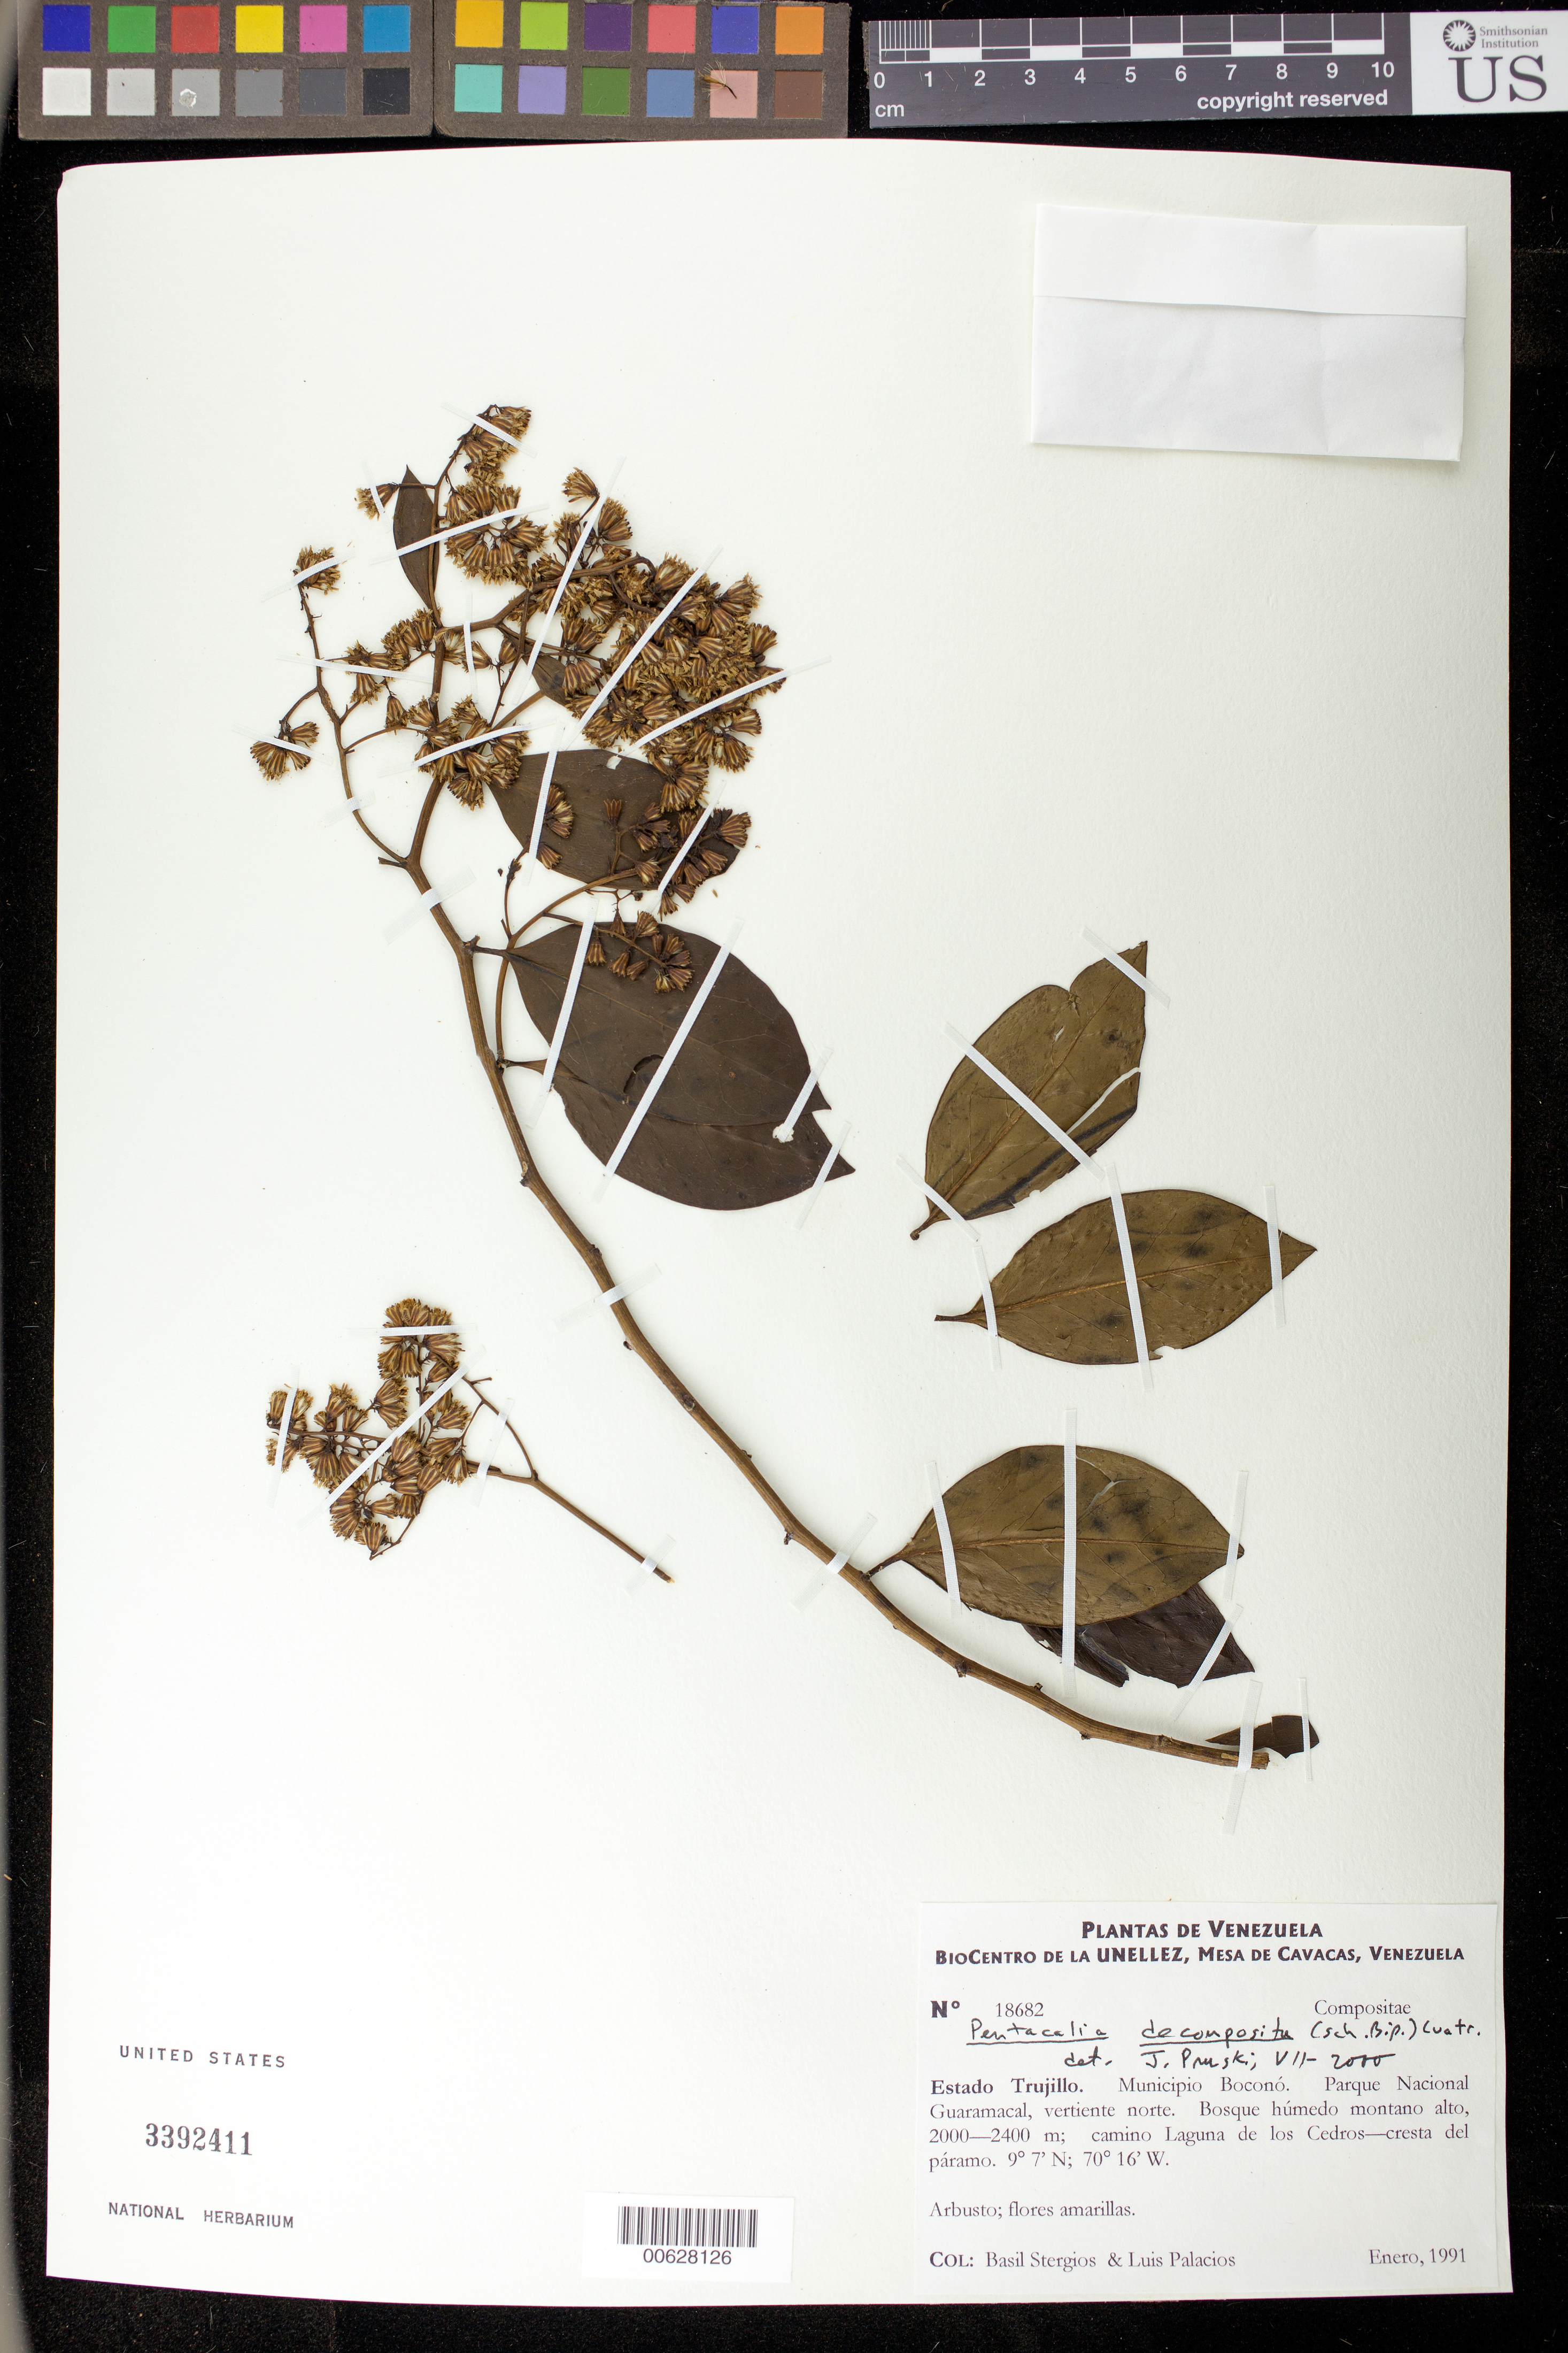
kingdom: Plantae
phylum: Tracheophyta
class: Magnoliopsida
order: Asterales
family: Asteraceae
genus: Pentacalia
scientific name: Pentacalia decomposita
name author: (Sch. Bip. ex Hieron.) Cuatrec.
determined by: Pruski, J. F.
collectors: B. G. Stergios & L. Palacios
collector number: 18682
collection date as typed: Jan 1991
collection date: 1991-01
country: Venezuela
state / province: Trujillo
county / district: Boconó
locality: Parque Nacional Guaramacal, vertiente N, camino laguna de los Cedros-cresta del páramo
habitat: Bosque húmedo montano alto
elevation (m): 2000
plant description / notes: PORT, US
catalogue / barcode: US 3392411